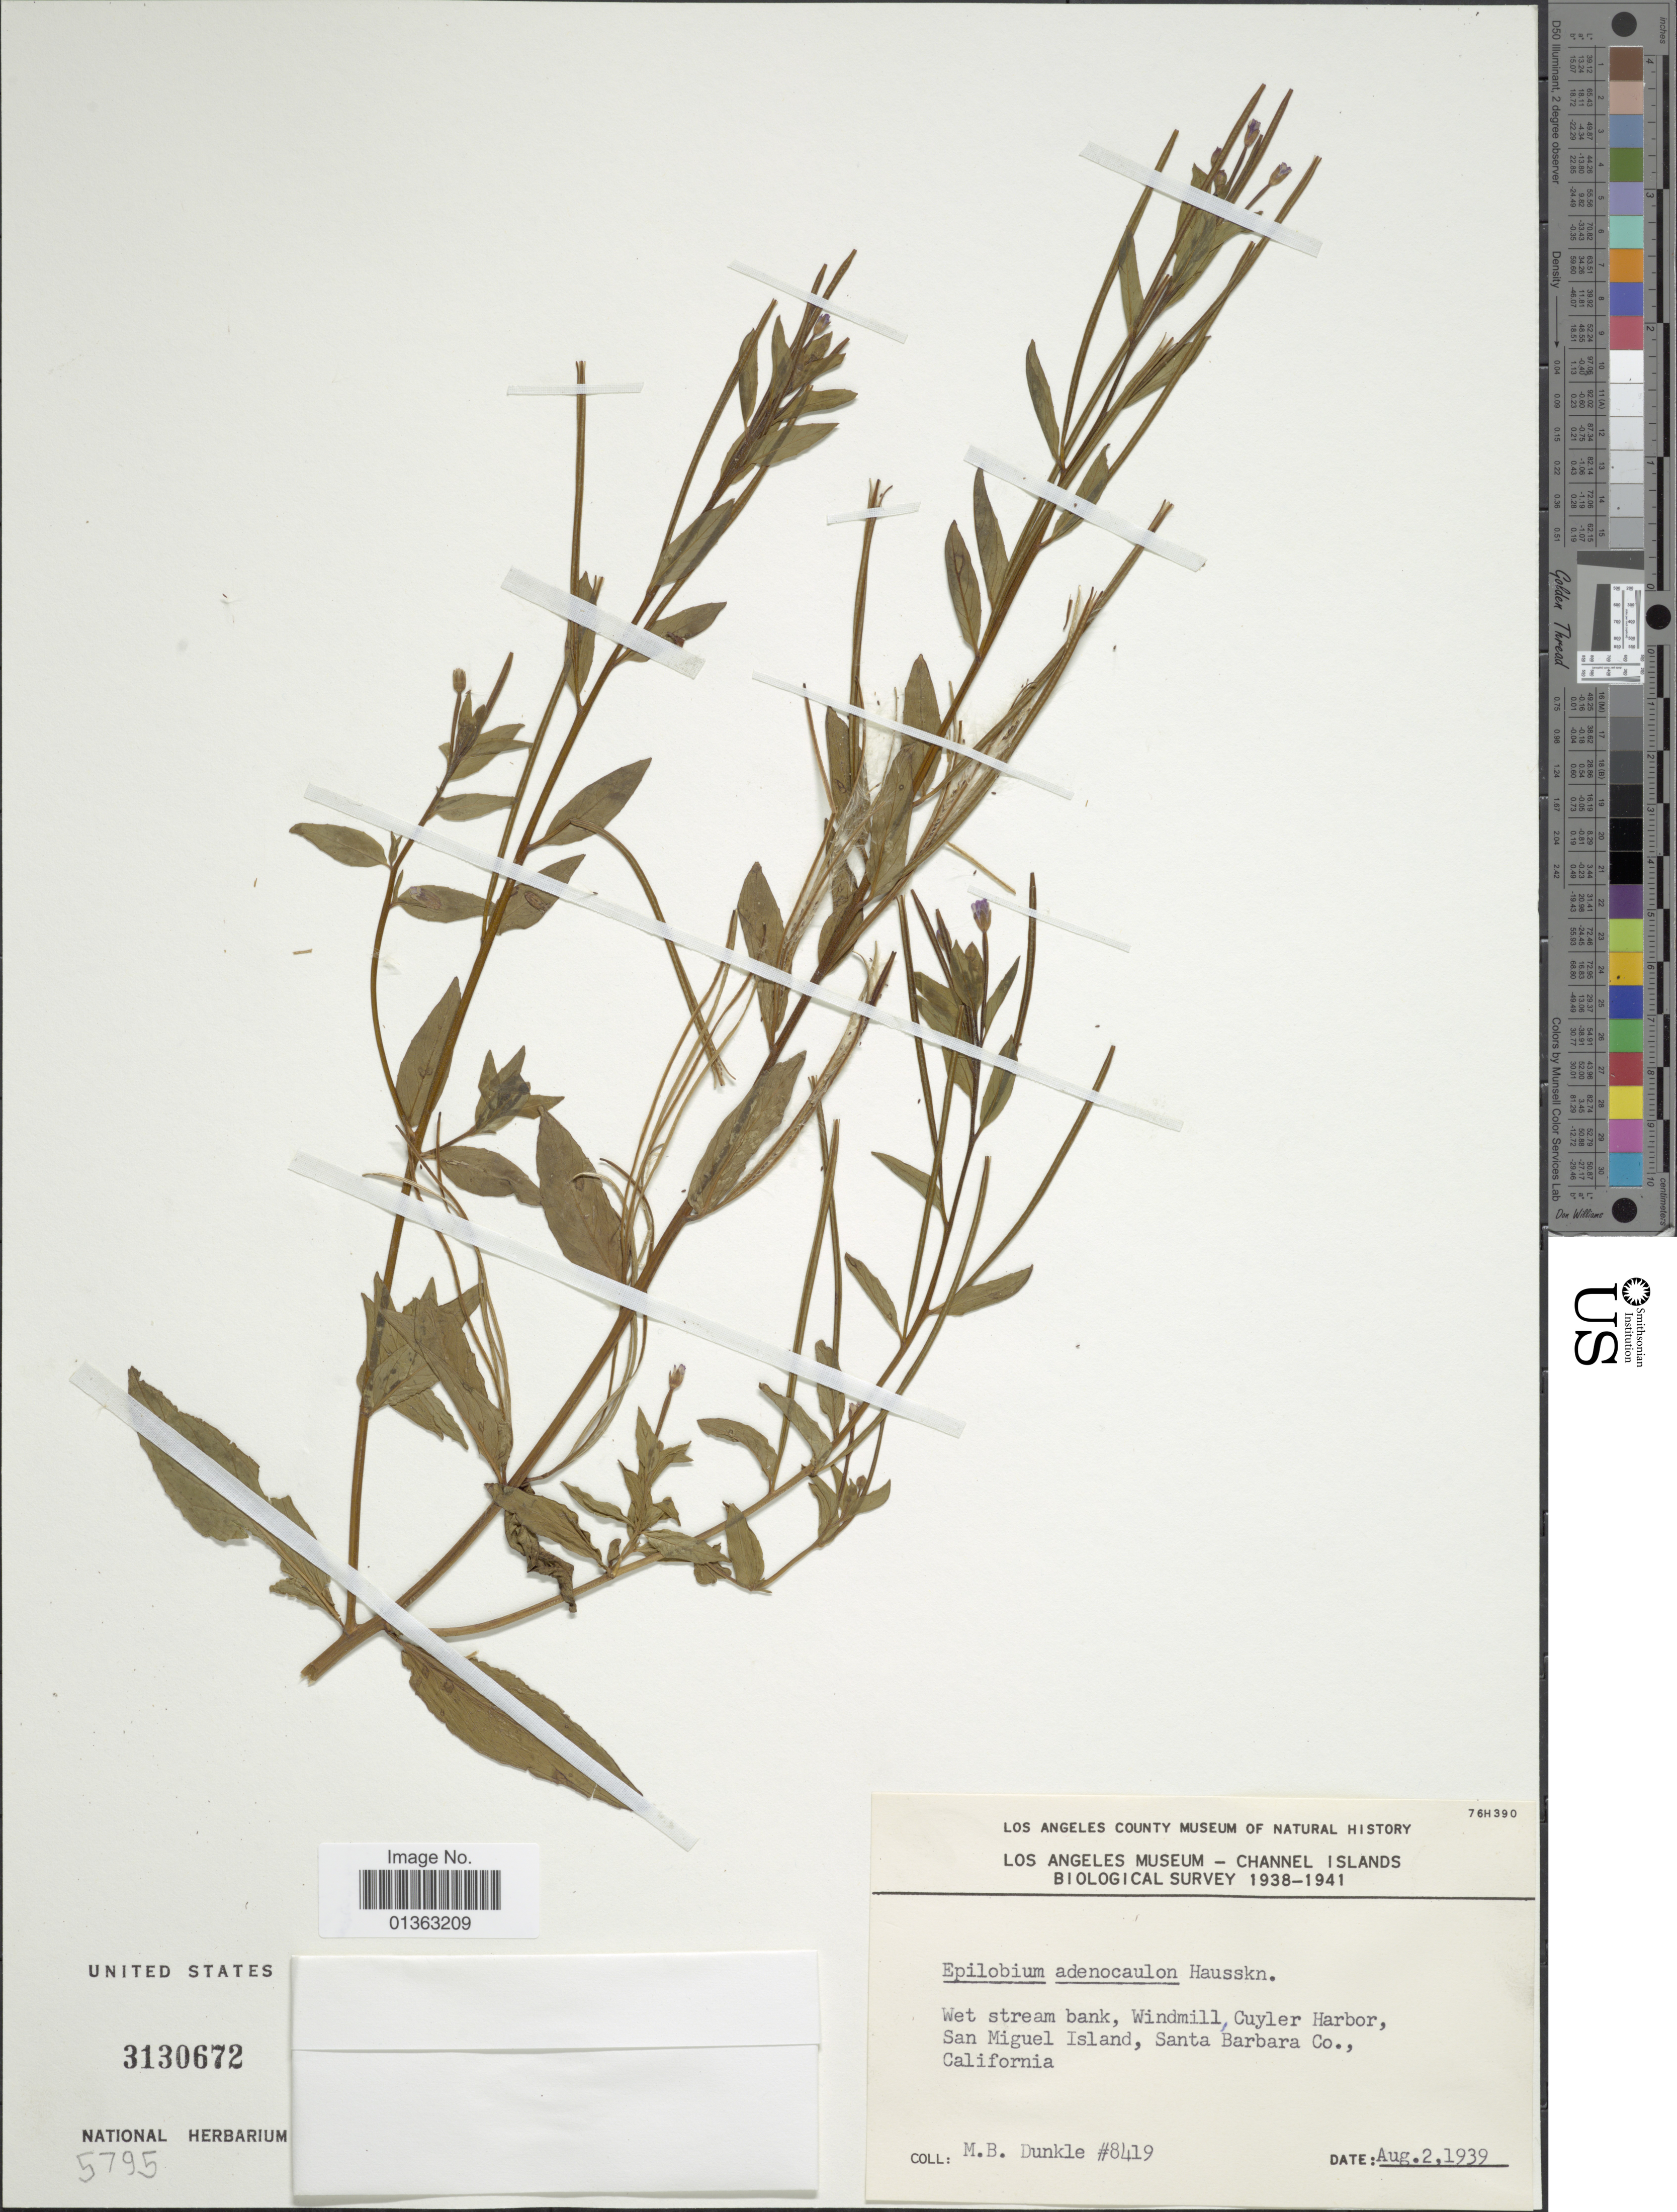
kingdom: Plantae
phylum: Tracheophyta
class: Magnoliopsida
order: Myrtales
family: Onagraceae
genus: Epilobium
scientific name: Epilobium ciliatum subsp. ciliatum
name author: Raf.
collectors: M. Dunkle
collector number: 8419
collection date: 1939-08-02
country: United States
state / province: California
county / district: Santa Barbara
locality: Wet stream bank, Windmill, Cuyler Harbor, San Miguel Island, Santa Barbara Co.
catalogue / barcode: US 3130672